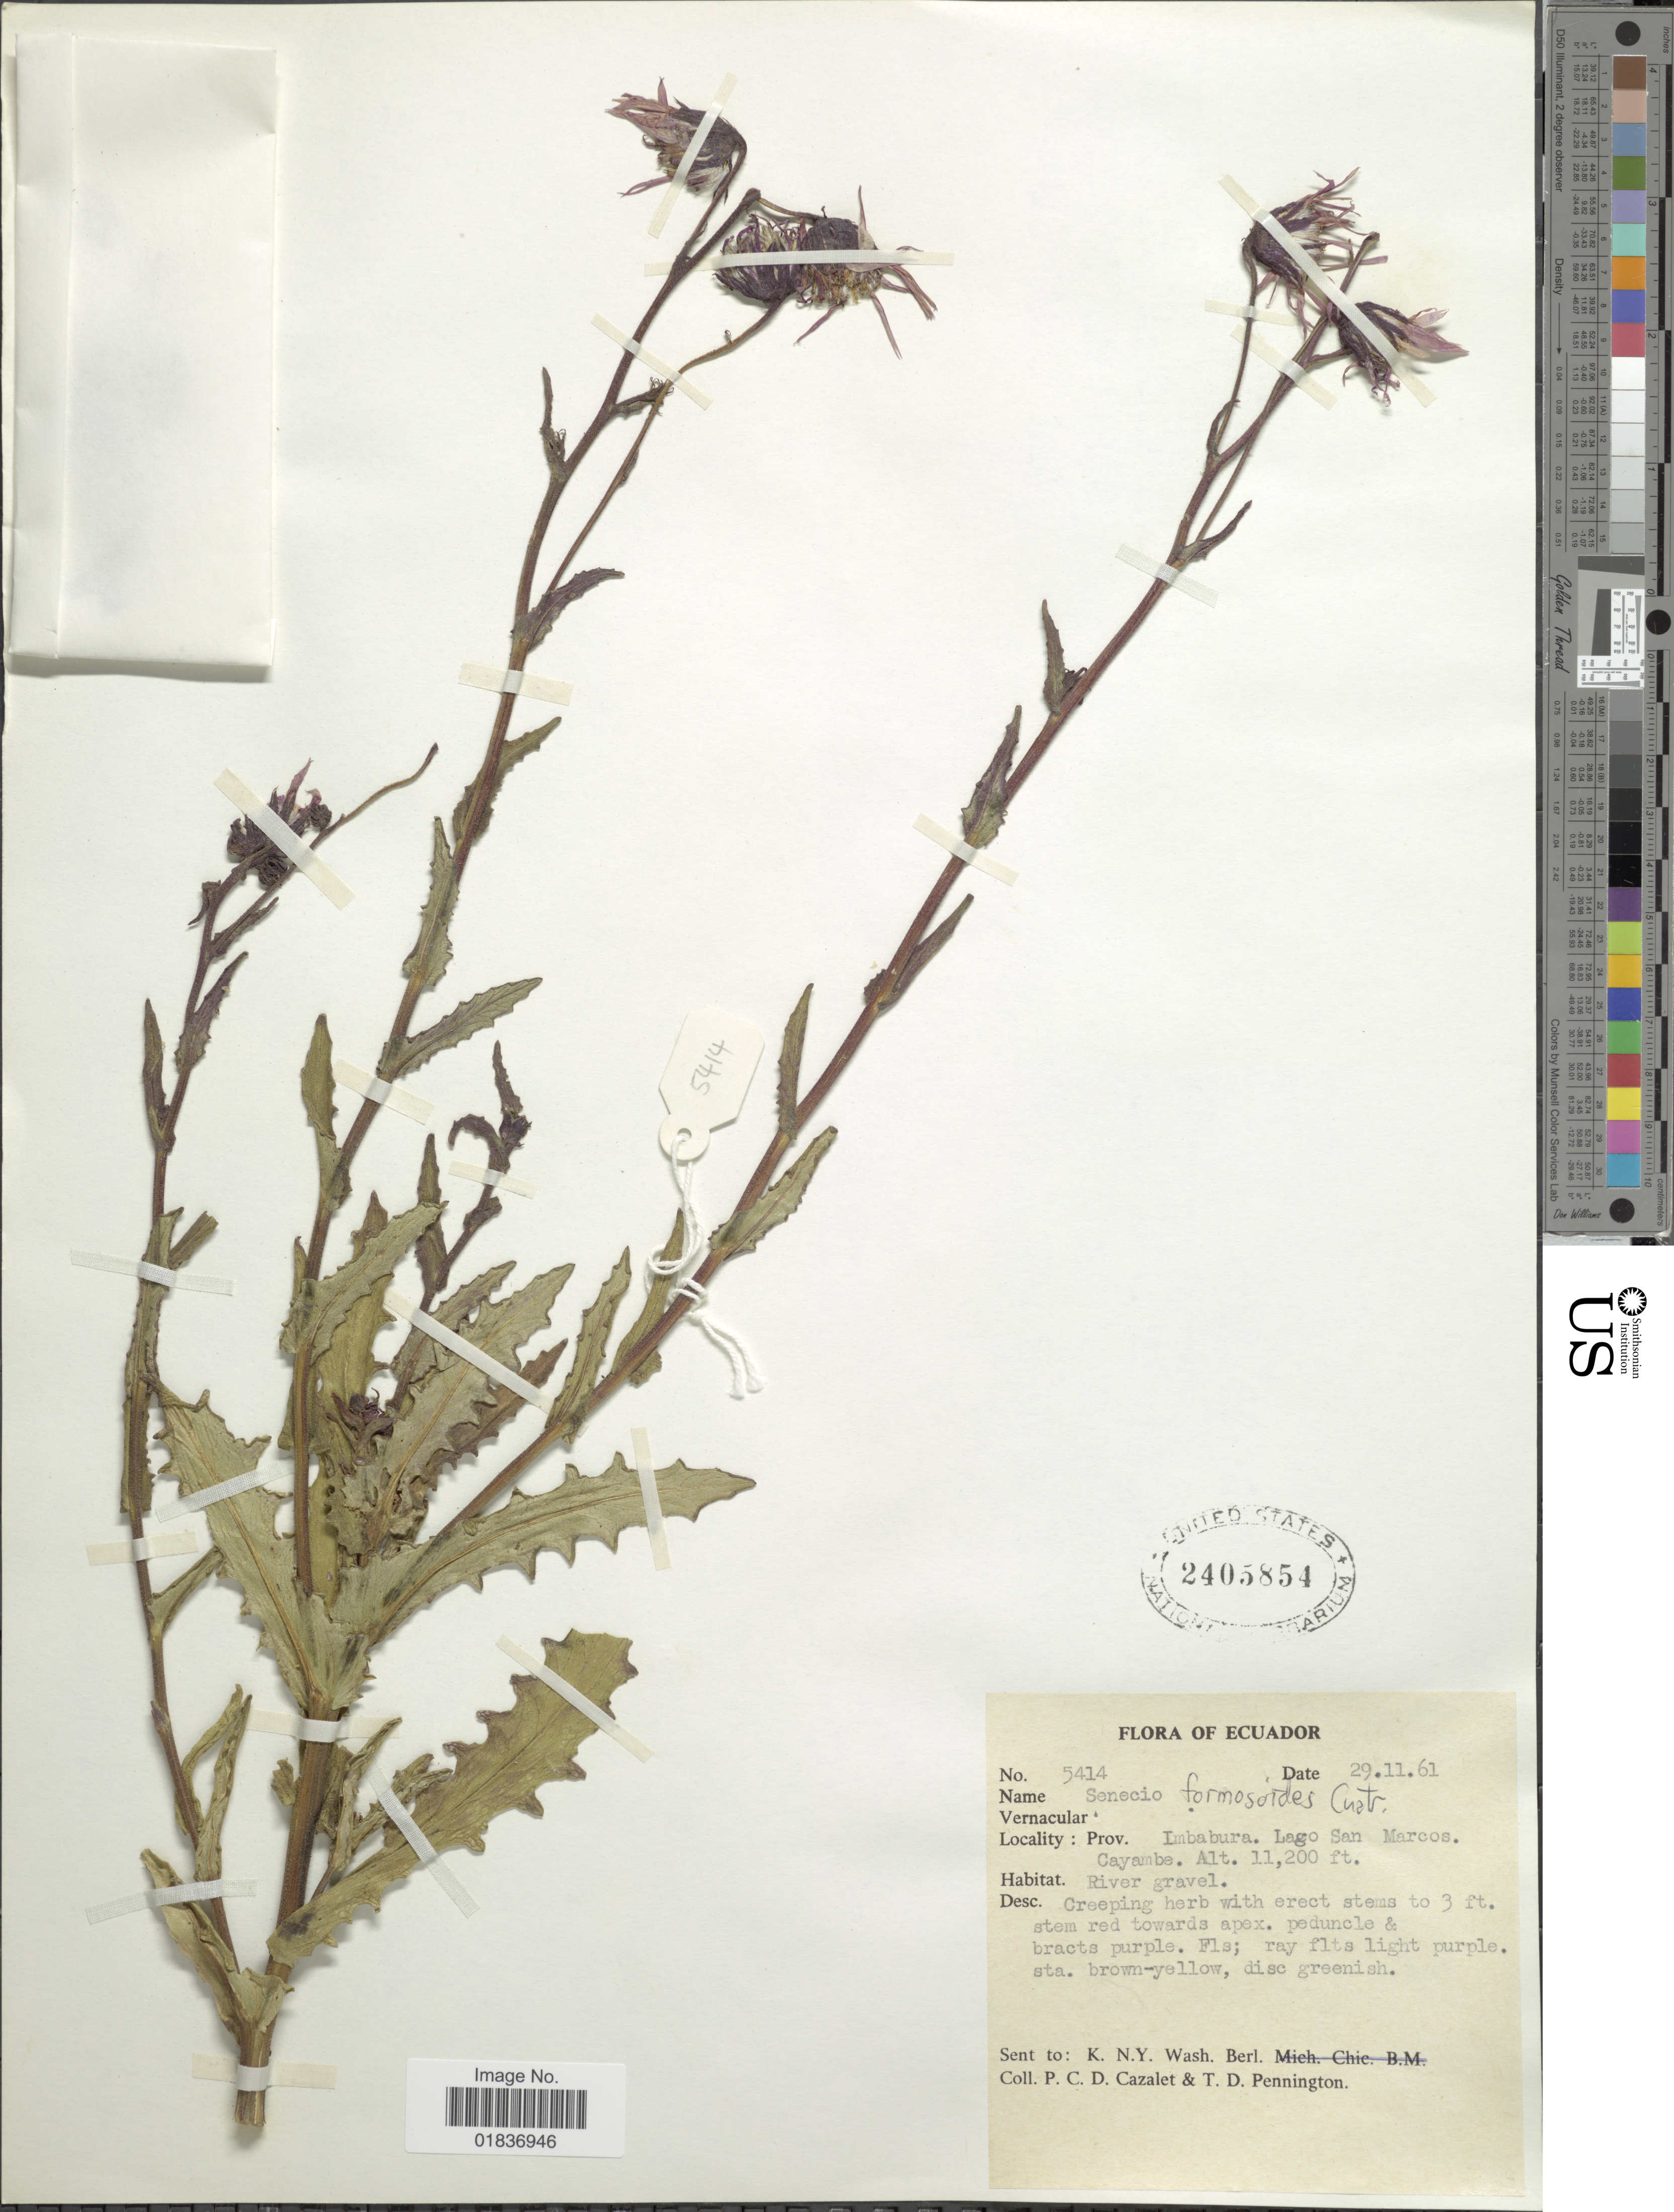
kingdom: Plantae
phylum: Tracheophyta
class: Magnoliopsida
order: Asterales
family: Asteraceae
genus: Senecio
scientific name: Senecio formosoides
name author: Cuatrec.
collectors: P. C. D. Cazalet & T. D. Pennington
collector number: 5414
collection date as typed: Transcribed d/m/y: 29/11/61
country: Ecuador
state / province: Imbabura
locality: Imbabura. Lago San Marcos. Cayambe,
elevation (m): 3414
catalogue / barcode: US 3628505